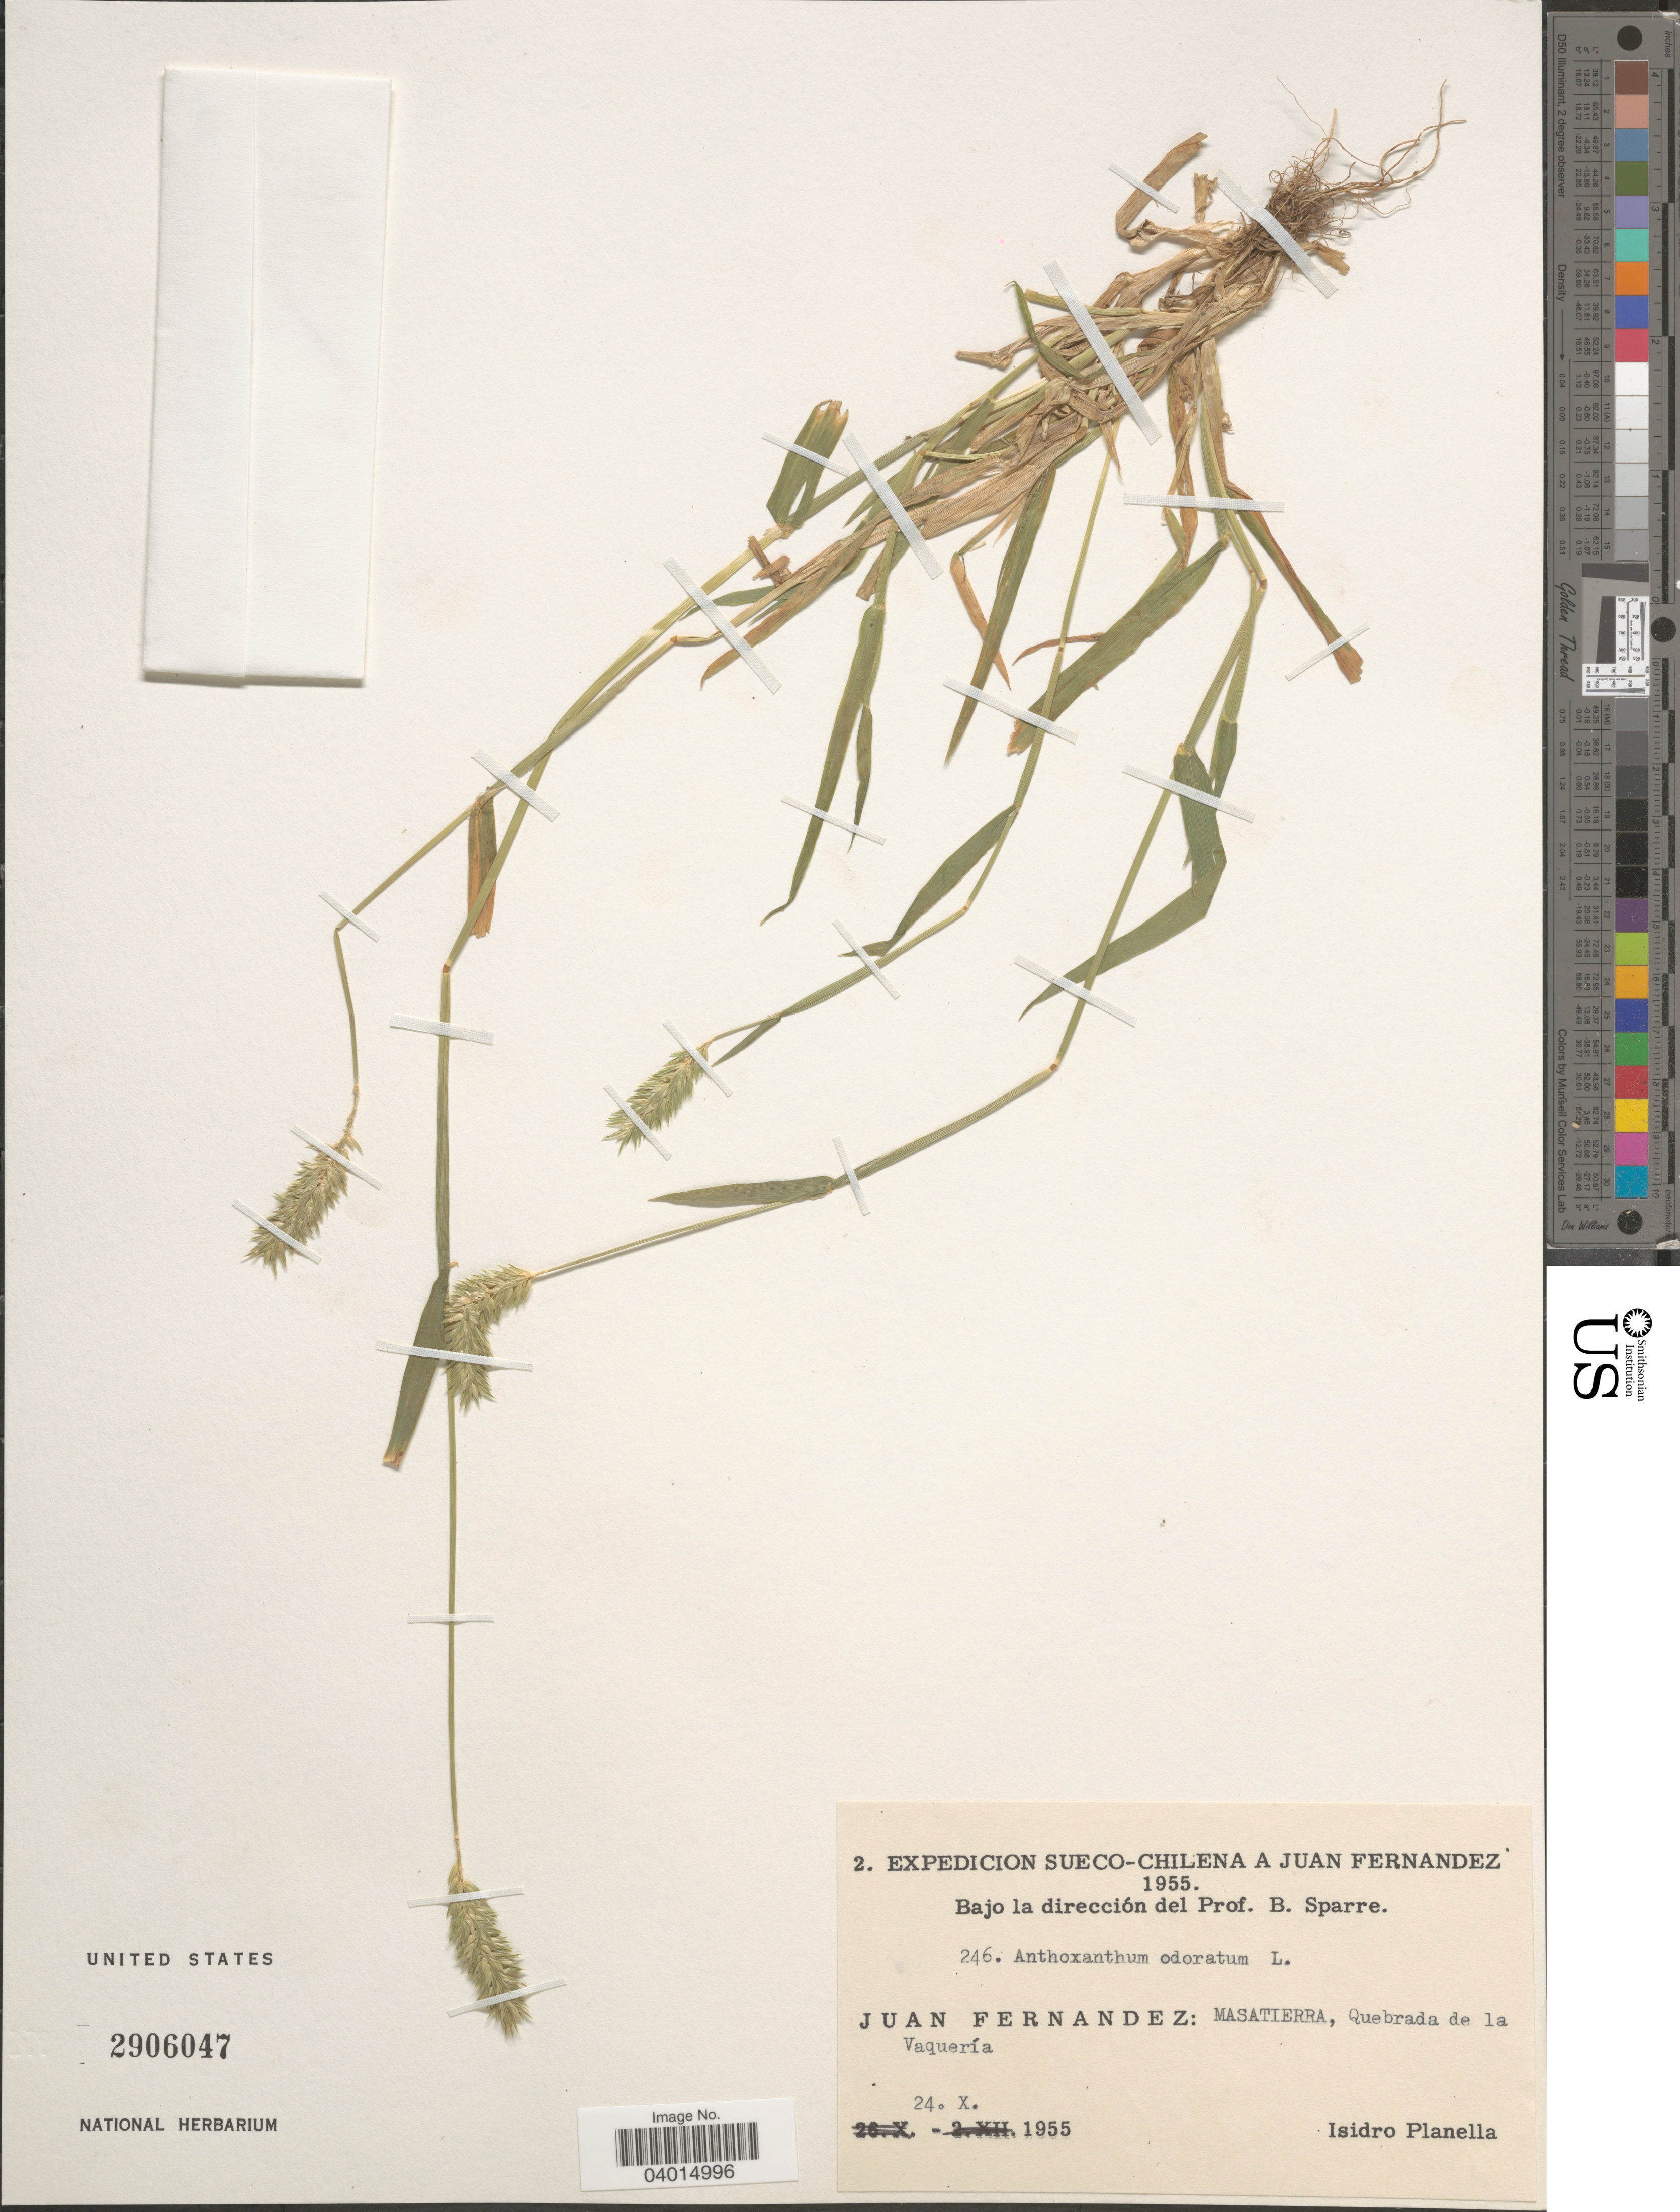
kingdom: Plantae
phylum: Tracheophyta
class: Liliopsida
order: Poales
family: Poaceae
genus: Anthoxanthum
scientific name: Anthoxanthum odoratum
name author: L.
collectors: I. Planella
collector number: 246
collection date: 1955-10-24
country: Chile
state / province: Valparaíso (V)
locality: Juan Fernandez: Masatierra, Quebrada de la Vaquería.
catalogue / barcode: US 2906047